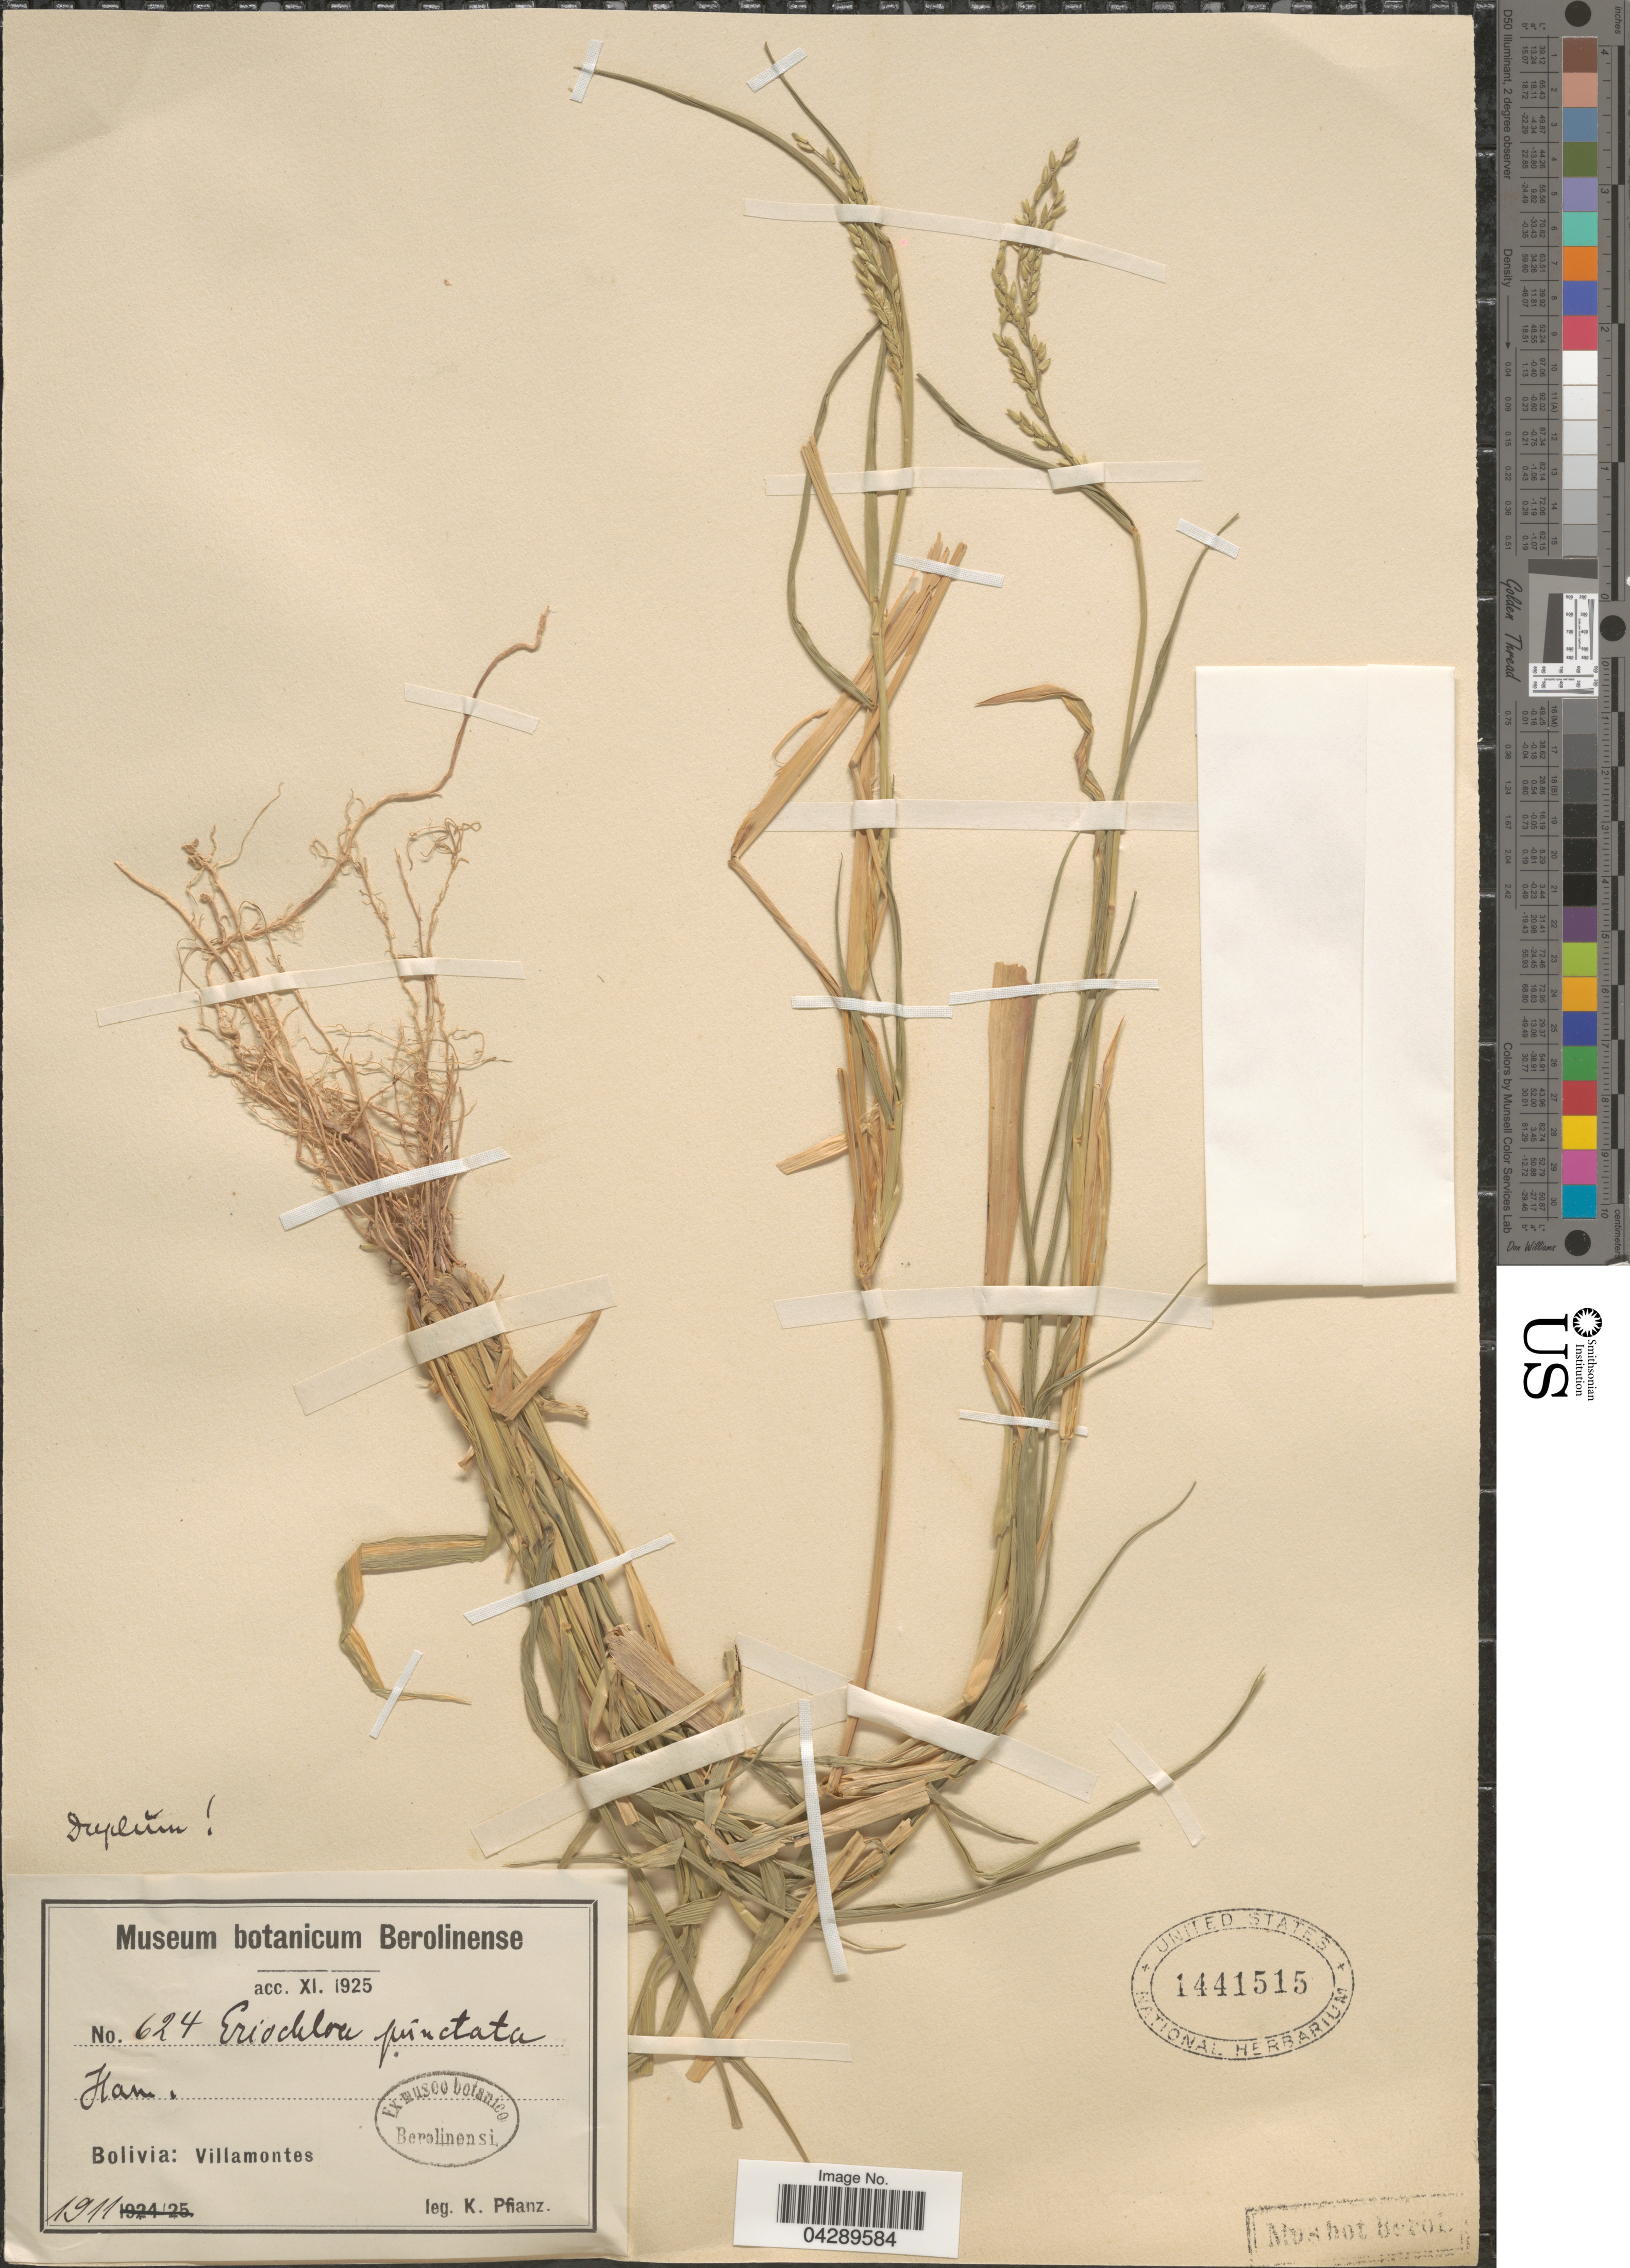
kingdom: Plantae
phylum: Tracheophyta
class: Liliopsida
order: Poales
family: Poaceae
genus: Eriochloa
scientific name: Eriochloa punctata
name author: (L.) Desv. ex Ham.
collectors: K. Pflanz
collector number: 624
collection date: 1911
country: Bolivia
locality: Villamontes.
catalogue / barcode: US 1441515